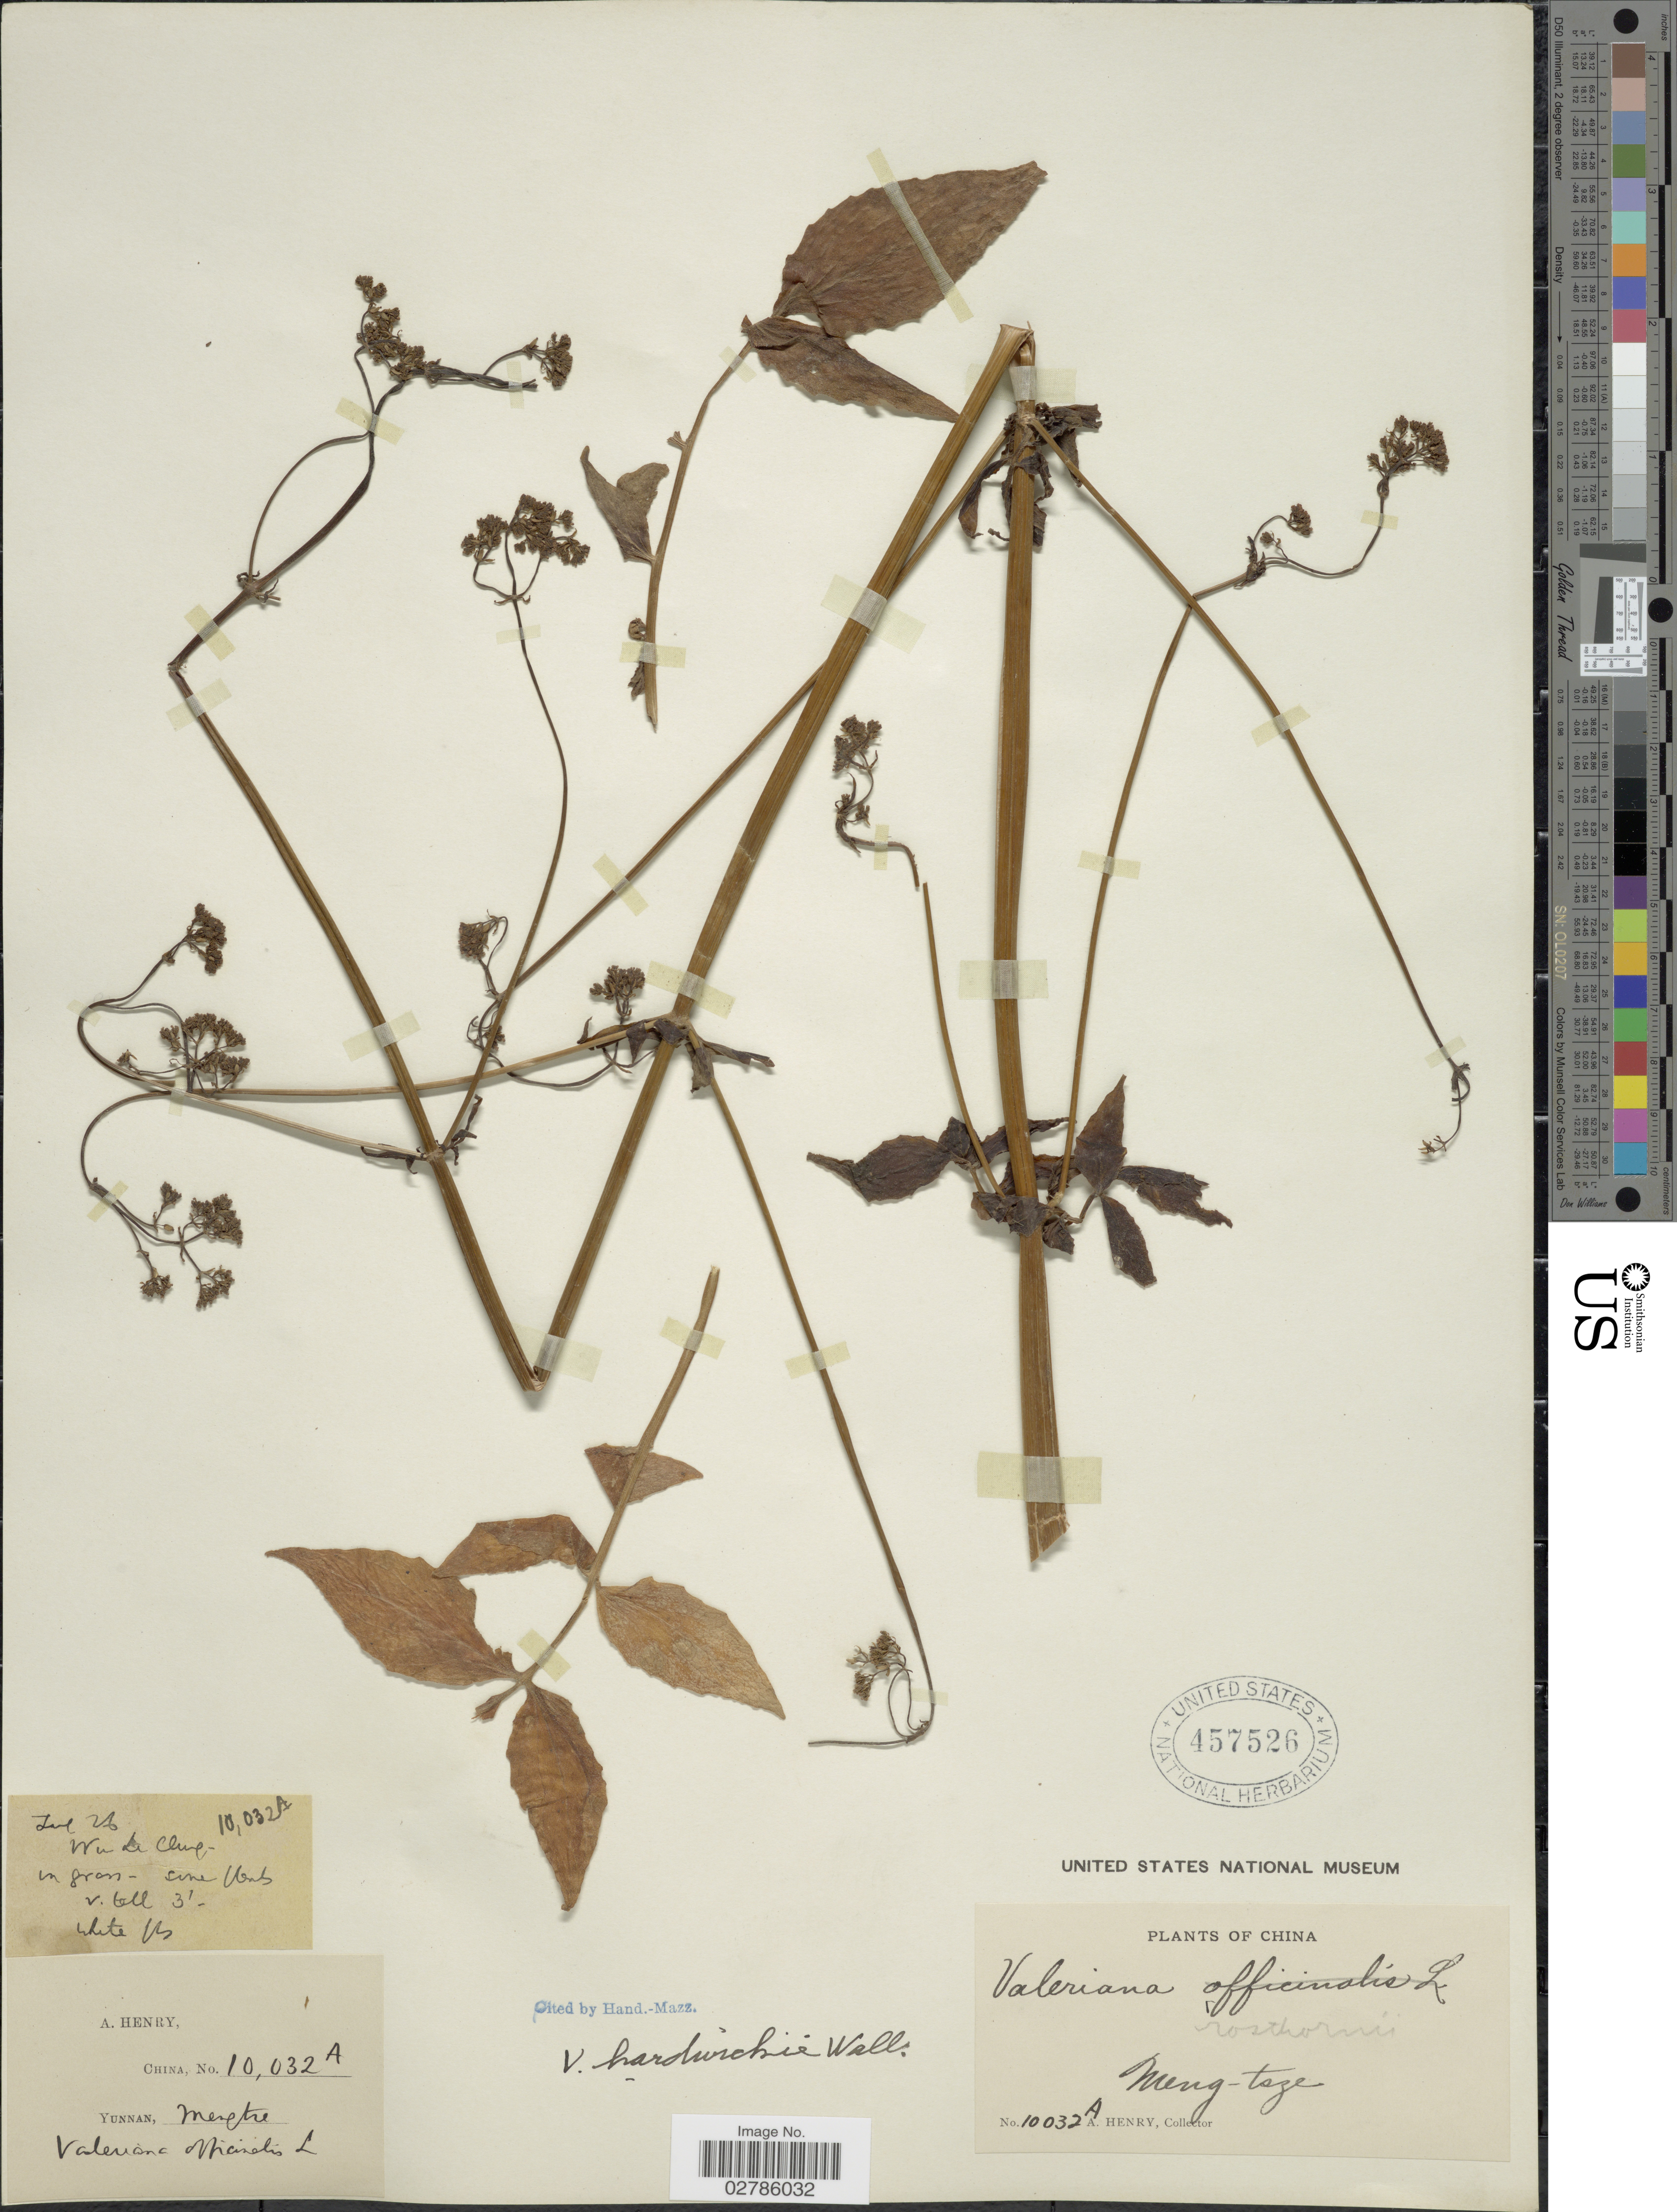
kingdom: Plantae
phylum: Tracheophyta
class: Magnoliopsida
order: Dipsacales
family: Caprifoliaceae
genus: Valeriana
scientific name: Valeriana hardwickii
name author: Wall.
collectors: A. Henry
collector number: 10032 A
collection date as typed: Transcribed d/m/y: /7/26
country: China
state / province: Yunnan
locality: Meng-tsze. Wu Li Cheng.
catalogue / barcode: US 457526